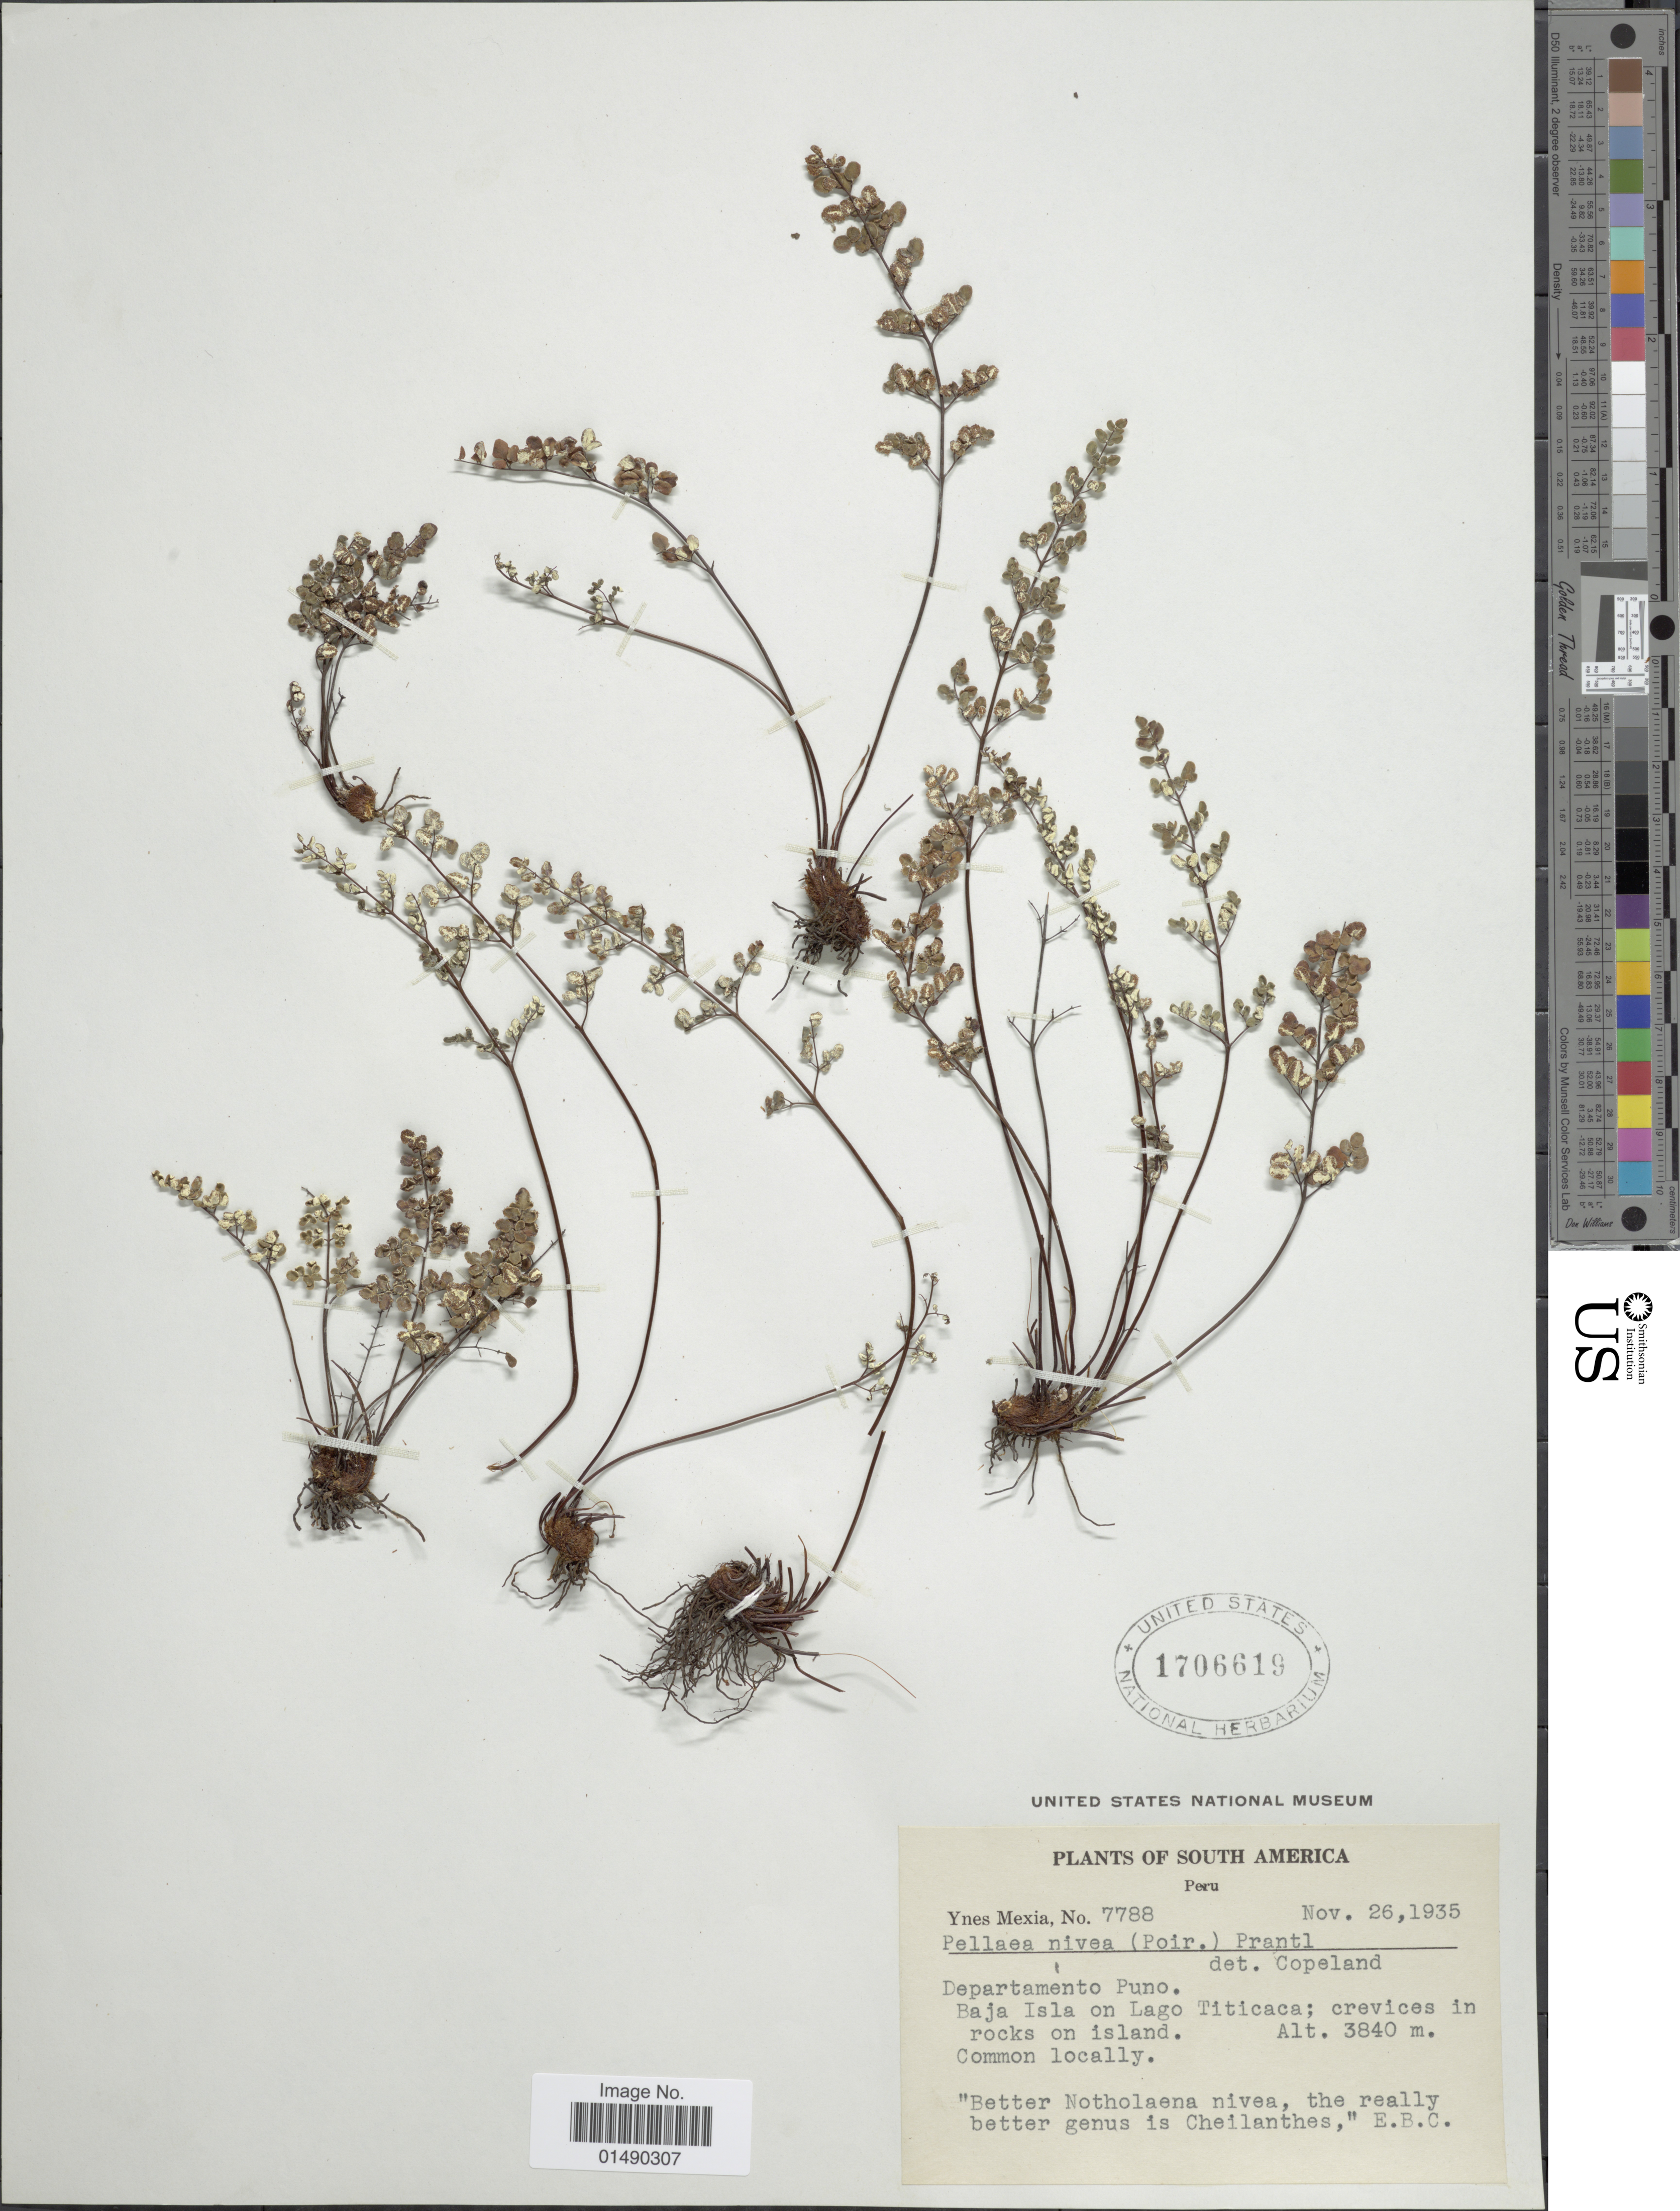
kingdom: Plantae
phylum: Tracheophyta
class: Polypodiopsida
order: Polypodiales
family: Pteridaceae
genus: Argyrochosma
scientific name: Argyrochosma nivea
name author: (Poir.) Windham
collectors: Y. Mexia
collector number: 7788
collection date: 1935-11-26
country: Peru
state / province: Puno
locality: Peru, Departamento Puno, Baja Isla on Lago Titicaca; crevices in rocks on island.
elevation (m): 3840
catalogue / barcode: US 1706619